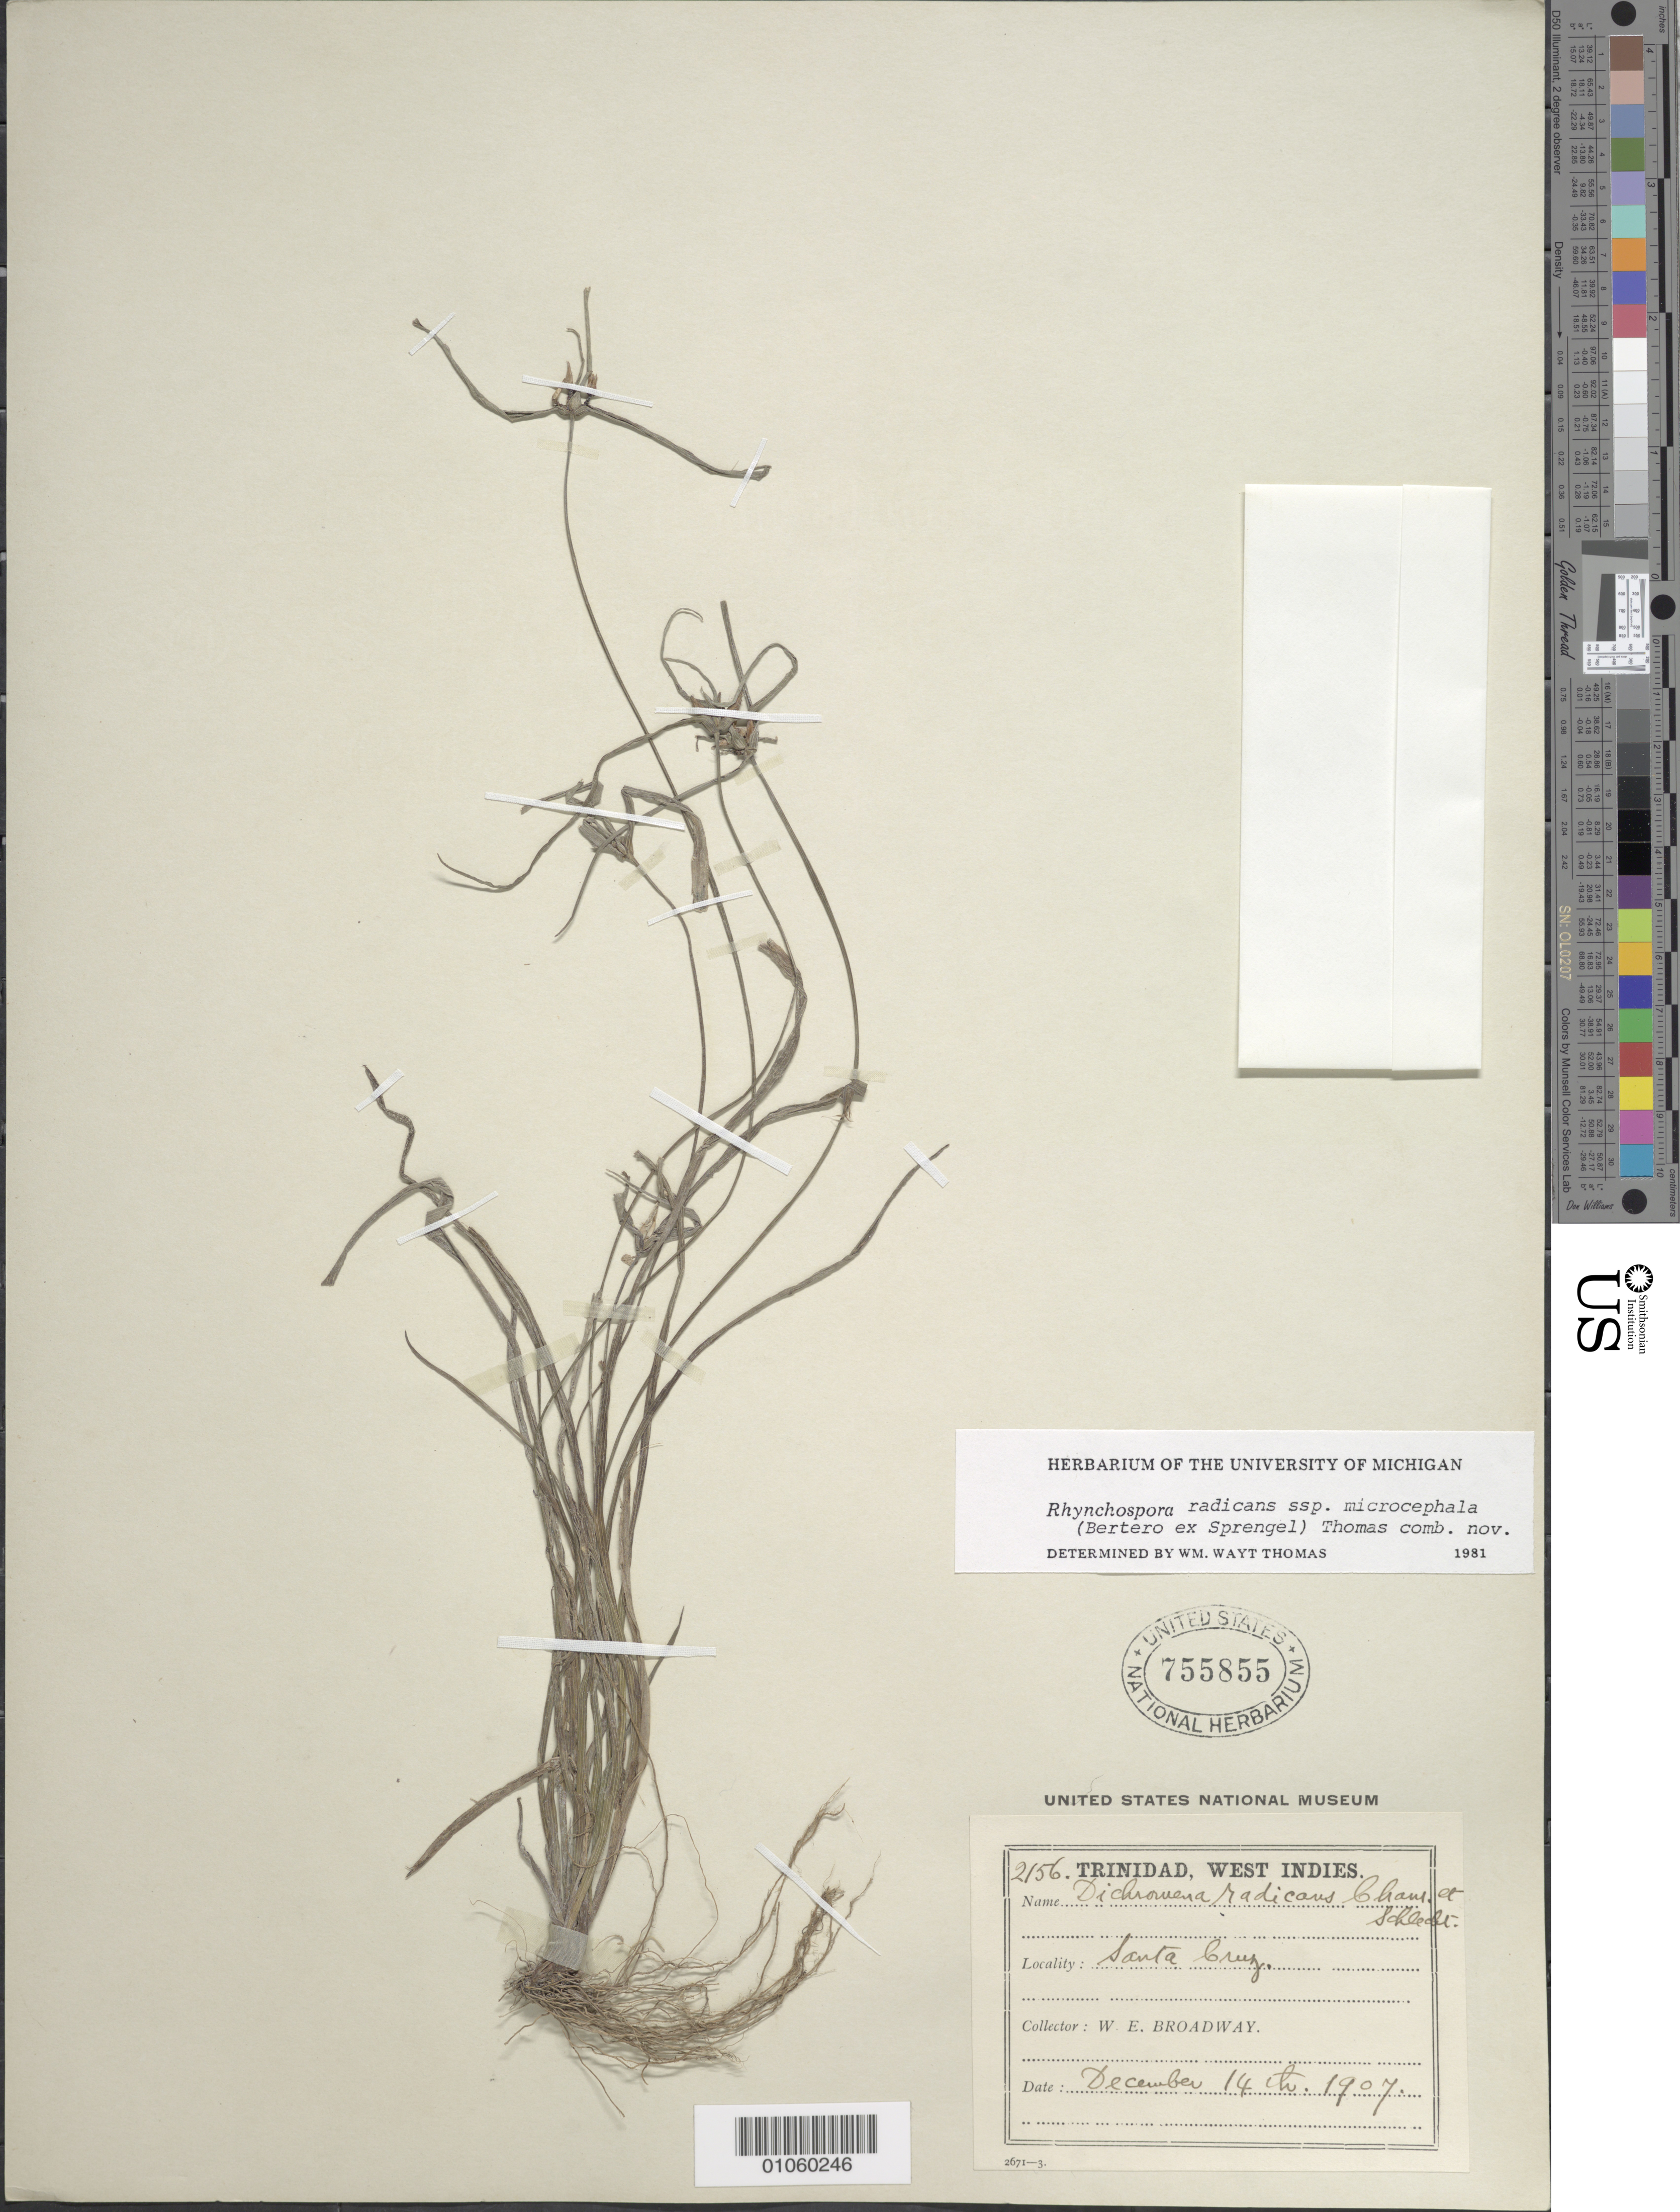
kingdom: Plantae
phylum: Tracheophyta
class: Liliopsida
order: Poales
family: Cyperaceae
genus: Rhynchospora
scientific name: Rhynchospora radicans subsp. microcephala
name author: (Bertero ex Spreng.) W.W. Thomas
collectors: W. E. Broadway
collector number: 2156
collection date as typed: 14 Dec 1907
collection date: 1907-12-14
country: Trinidad and Tobago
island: Trinidad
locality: Santa Cruz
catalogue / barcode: US 755855